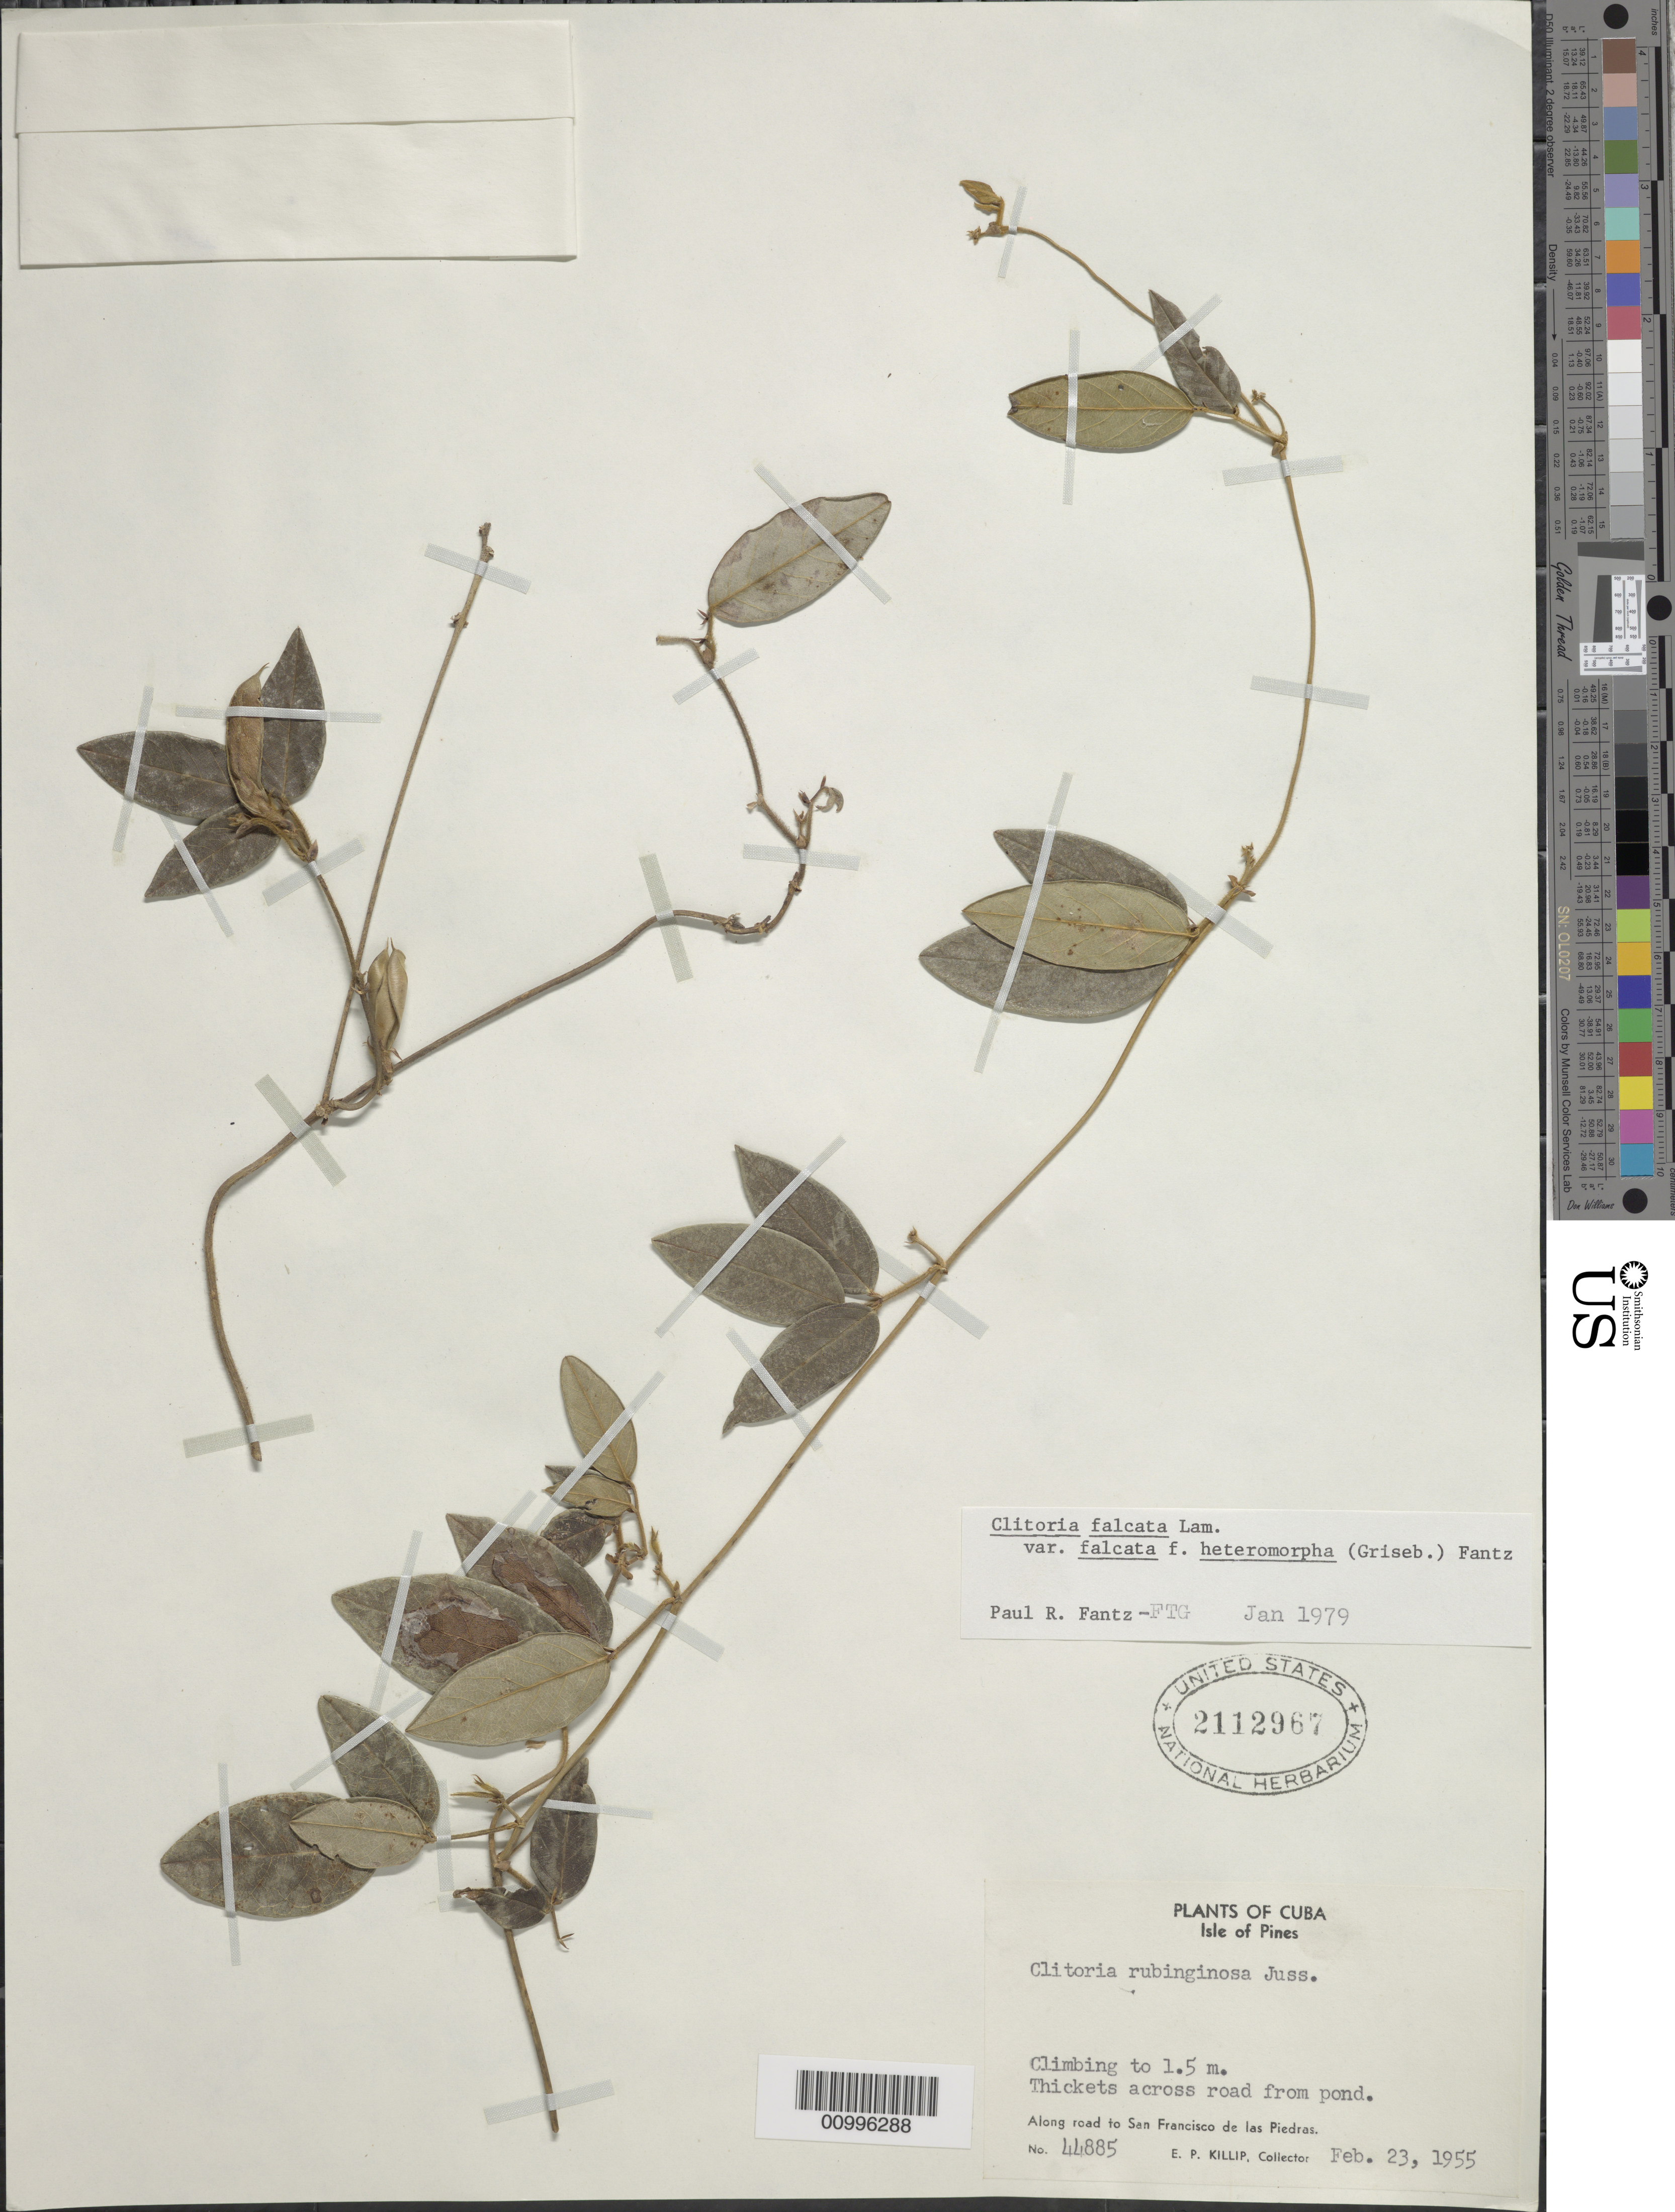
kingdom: Plantae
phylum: Tracheophyta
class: Magnoliopsida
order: Fabales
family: Fabaceae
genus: Clitoria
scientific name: Clitoria falcata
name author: Lam.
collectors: E. P. Killip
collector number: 44885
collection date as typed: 23 Feb 1955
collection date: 1955-02-23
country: Cuba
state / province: Isla de la Juventud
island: Isla de la Juventud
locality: Isle of Pines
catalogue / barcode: US 2112967